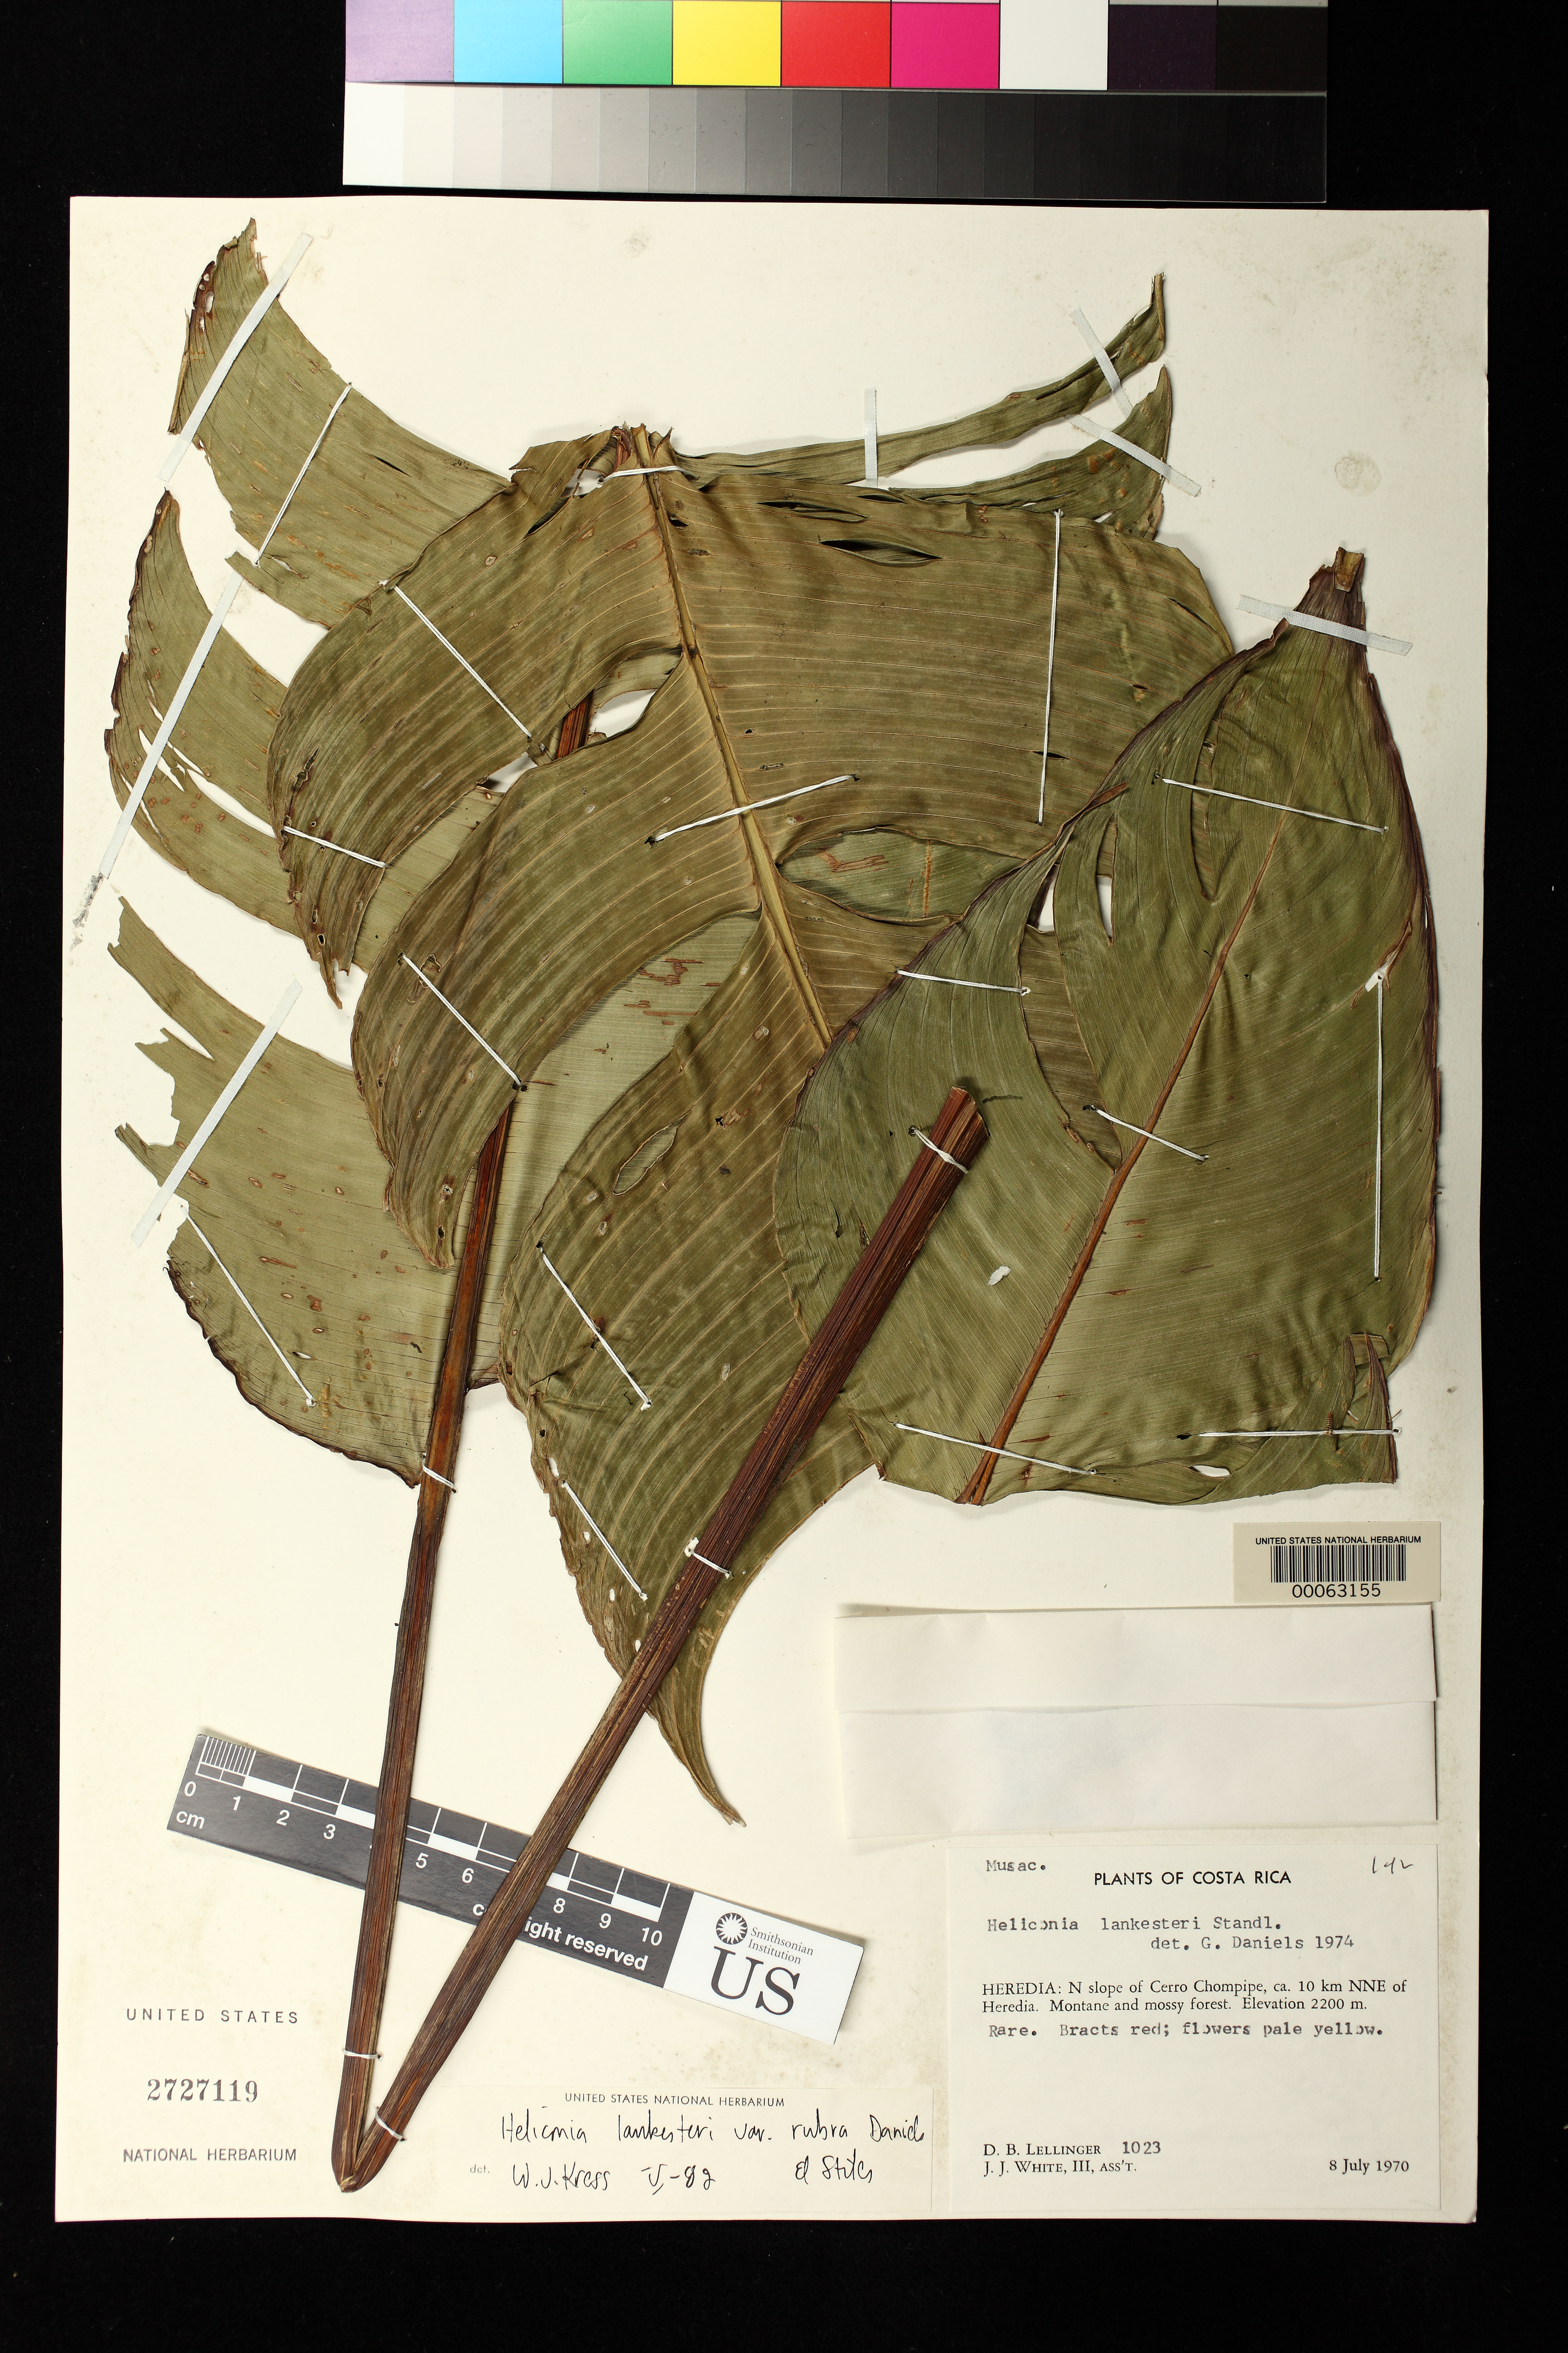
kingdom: Plantae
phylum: Tracheophyta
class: Liliopsida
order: Zingiberales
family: Heliconiaceae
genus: Heliconia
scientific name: Heliconia lankesteri var. rubra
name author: G.S. Daniels & F.G. Stiles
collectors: D. B. Lellinger & J. J. White III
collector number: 1023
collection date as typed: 08 Jul 1970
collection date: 1970-07-08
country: Costa Rica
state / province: Heredia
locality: N. slope of cerro chompipe, ca. 10 km nne of heredia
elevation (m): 2200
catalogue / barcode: US 2727119